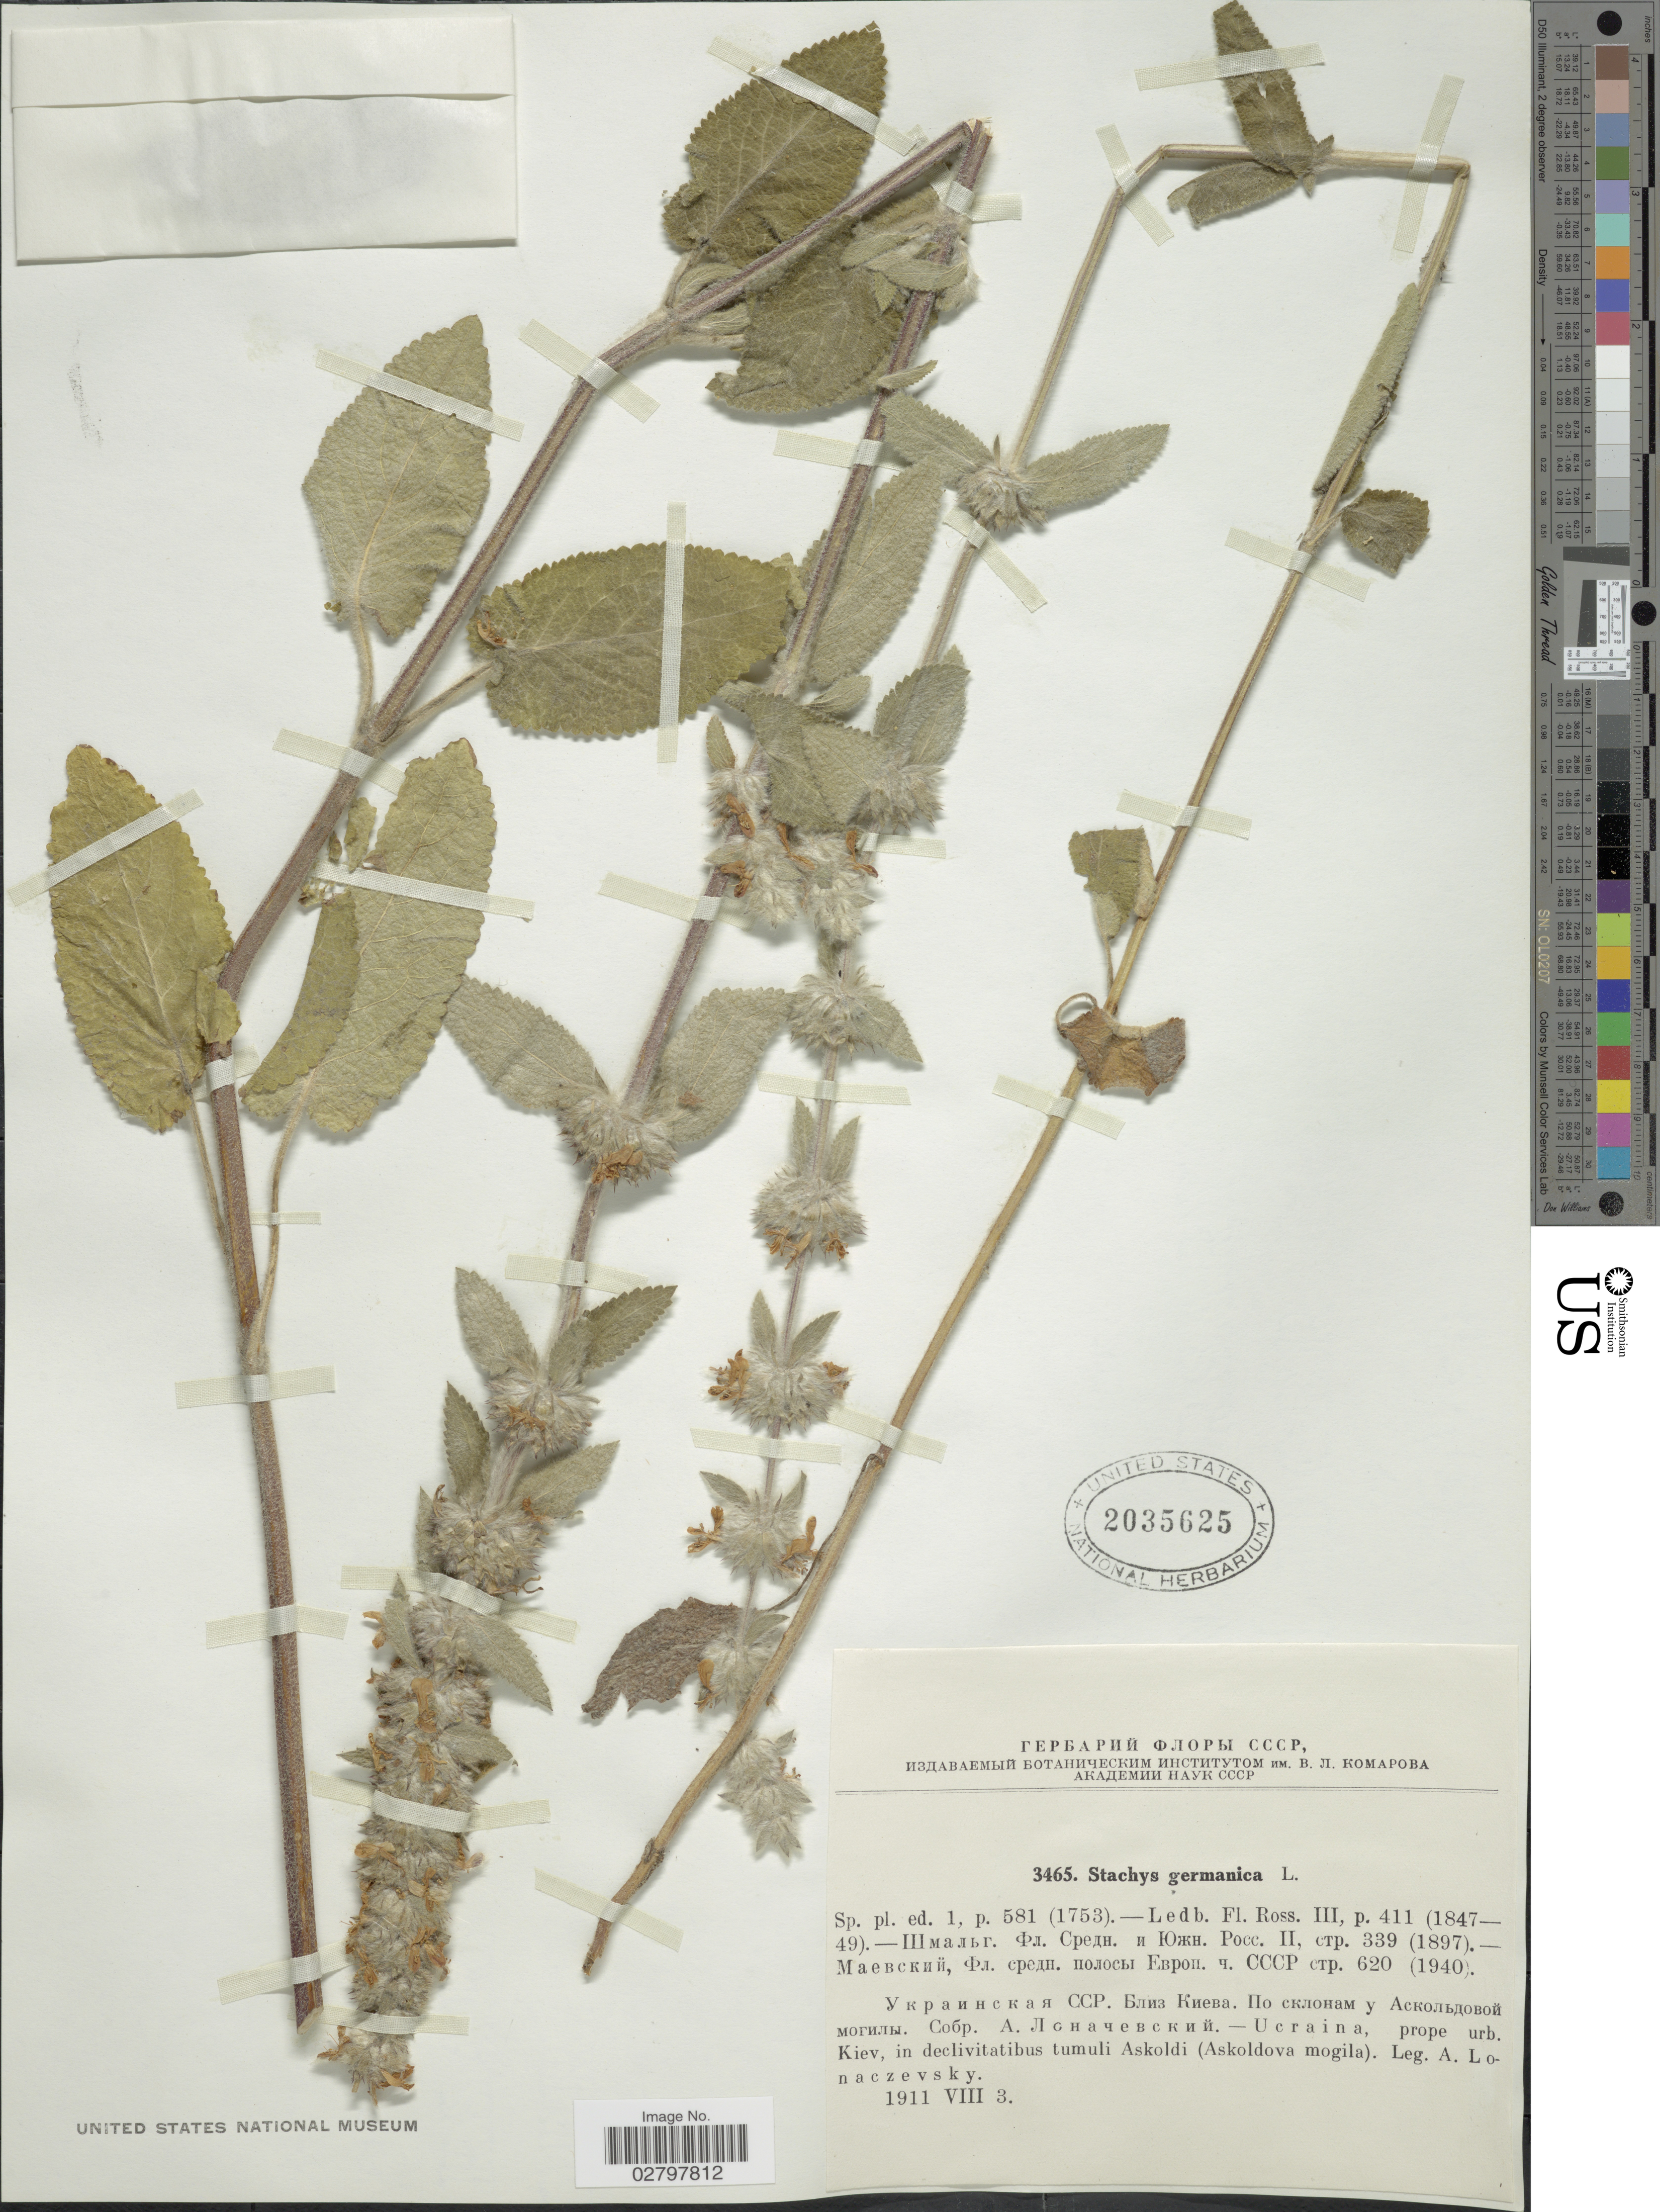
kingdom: Plantae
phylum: Tracheophyta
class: Magnoliopsida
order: Lamiales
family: Lamiaceae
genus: Stachys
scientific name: Stachys germanica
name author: L.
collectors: A. Lonaczevsky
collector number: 3465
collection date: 1911-08-03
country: Ukraine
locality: Ucraina, prope urb. Kiev, in declivitatibus tumuli Askoldi (Askoldova mogila).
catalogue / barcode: US 2035625